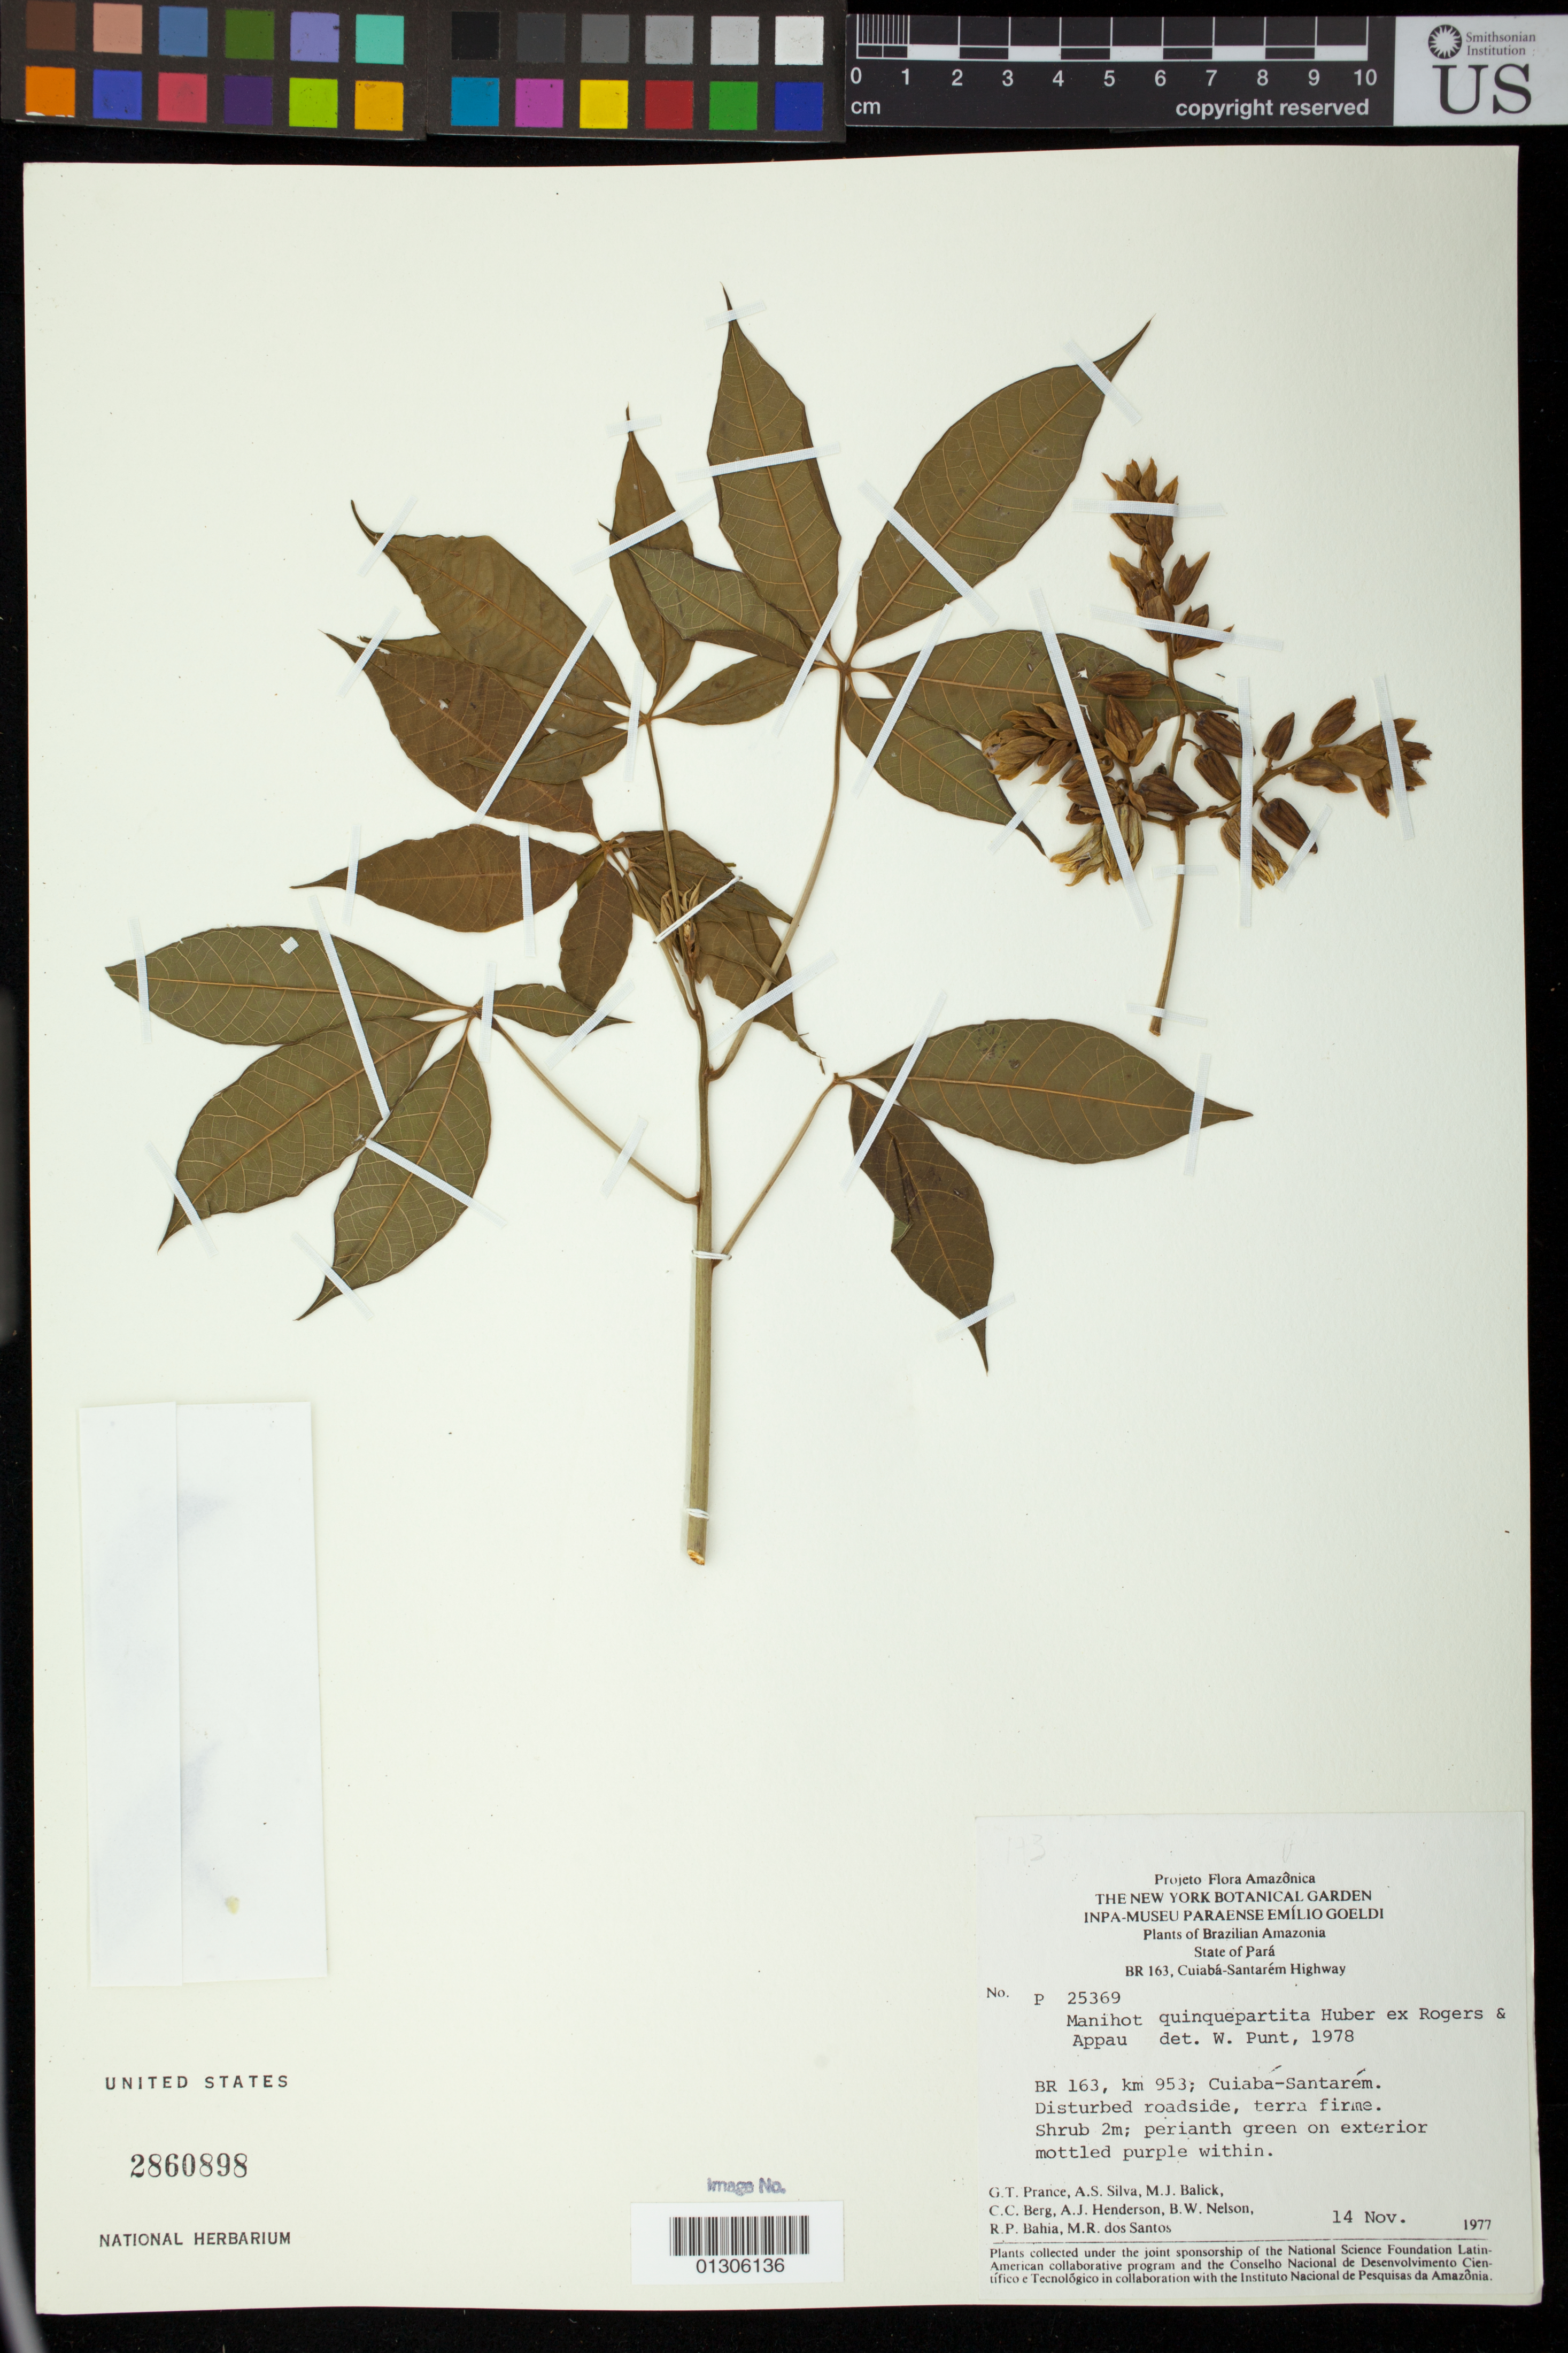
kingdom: Plantae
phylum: Tracheophyta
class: Magnoliopsida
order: Malpighiales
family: Euphorbiaceae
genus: Manihot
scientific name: Manihot striata M. Mend. & M. Martins, ined. 2018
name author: M.Mend. & M.Martins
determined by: Mendoza, M.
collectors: G. T. Prance, A. S. Silva, M. J. Balick, C. C. Berg, A. Henderson, B. W. Nelson & R. P. Bahia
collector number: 25369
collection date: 1977-11-14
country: Brazil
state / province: Pará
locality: BR 163, km 953; Cuiaba-Santarem.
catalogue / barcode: US 2860898